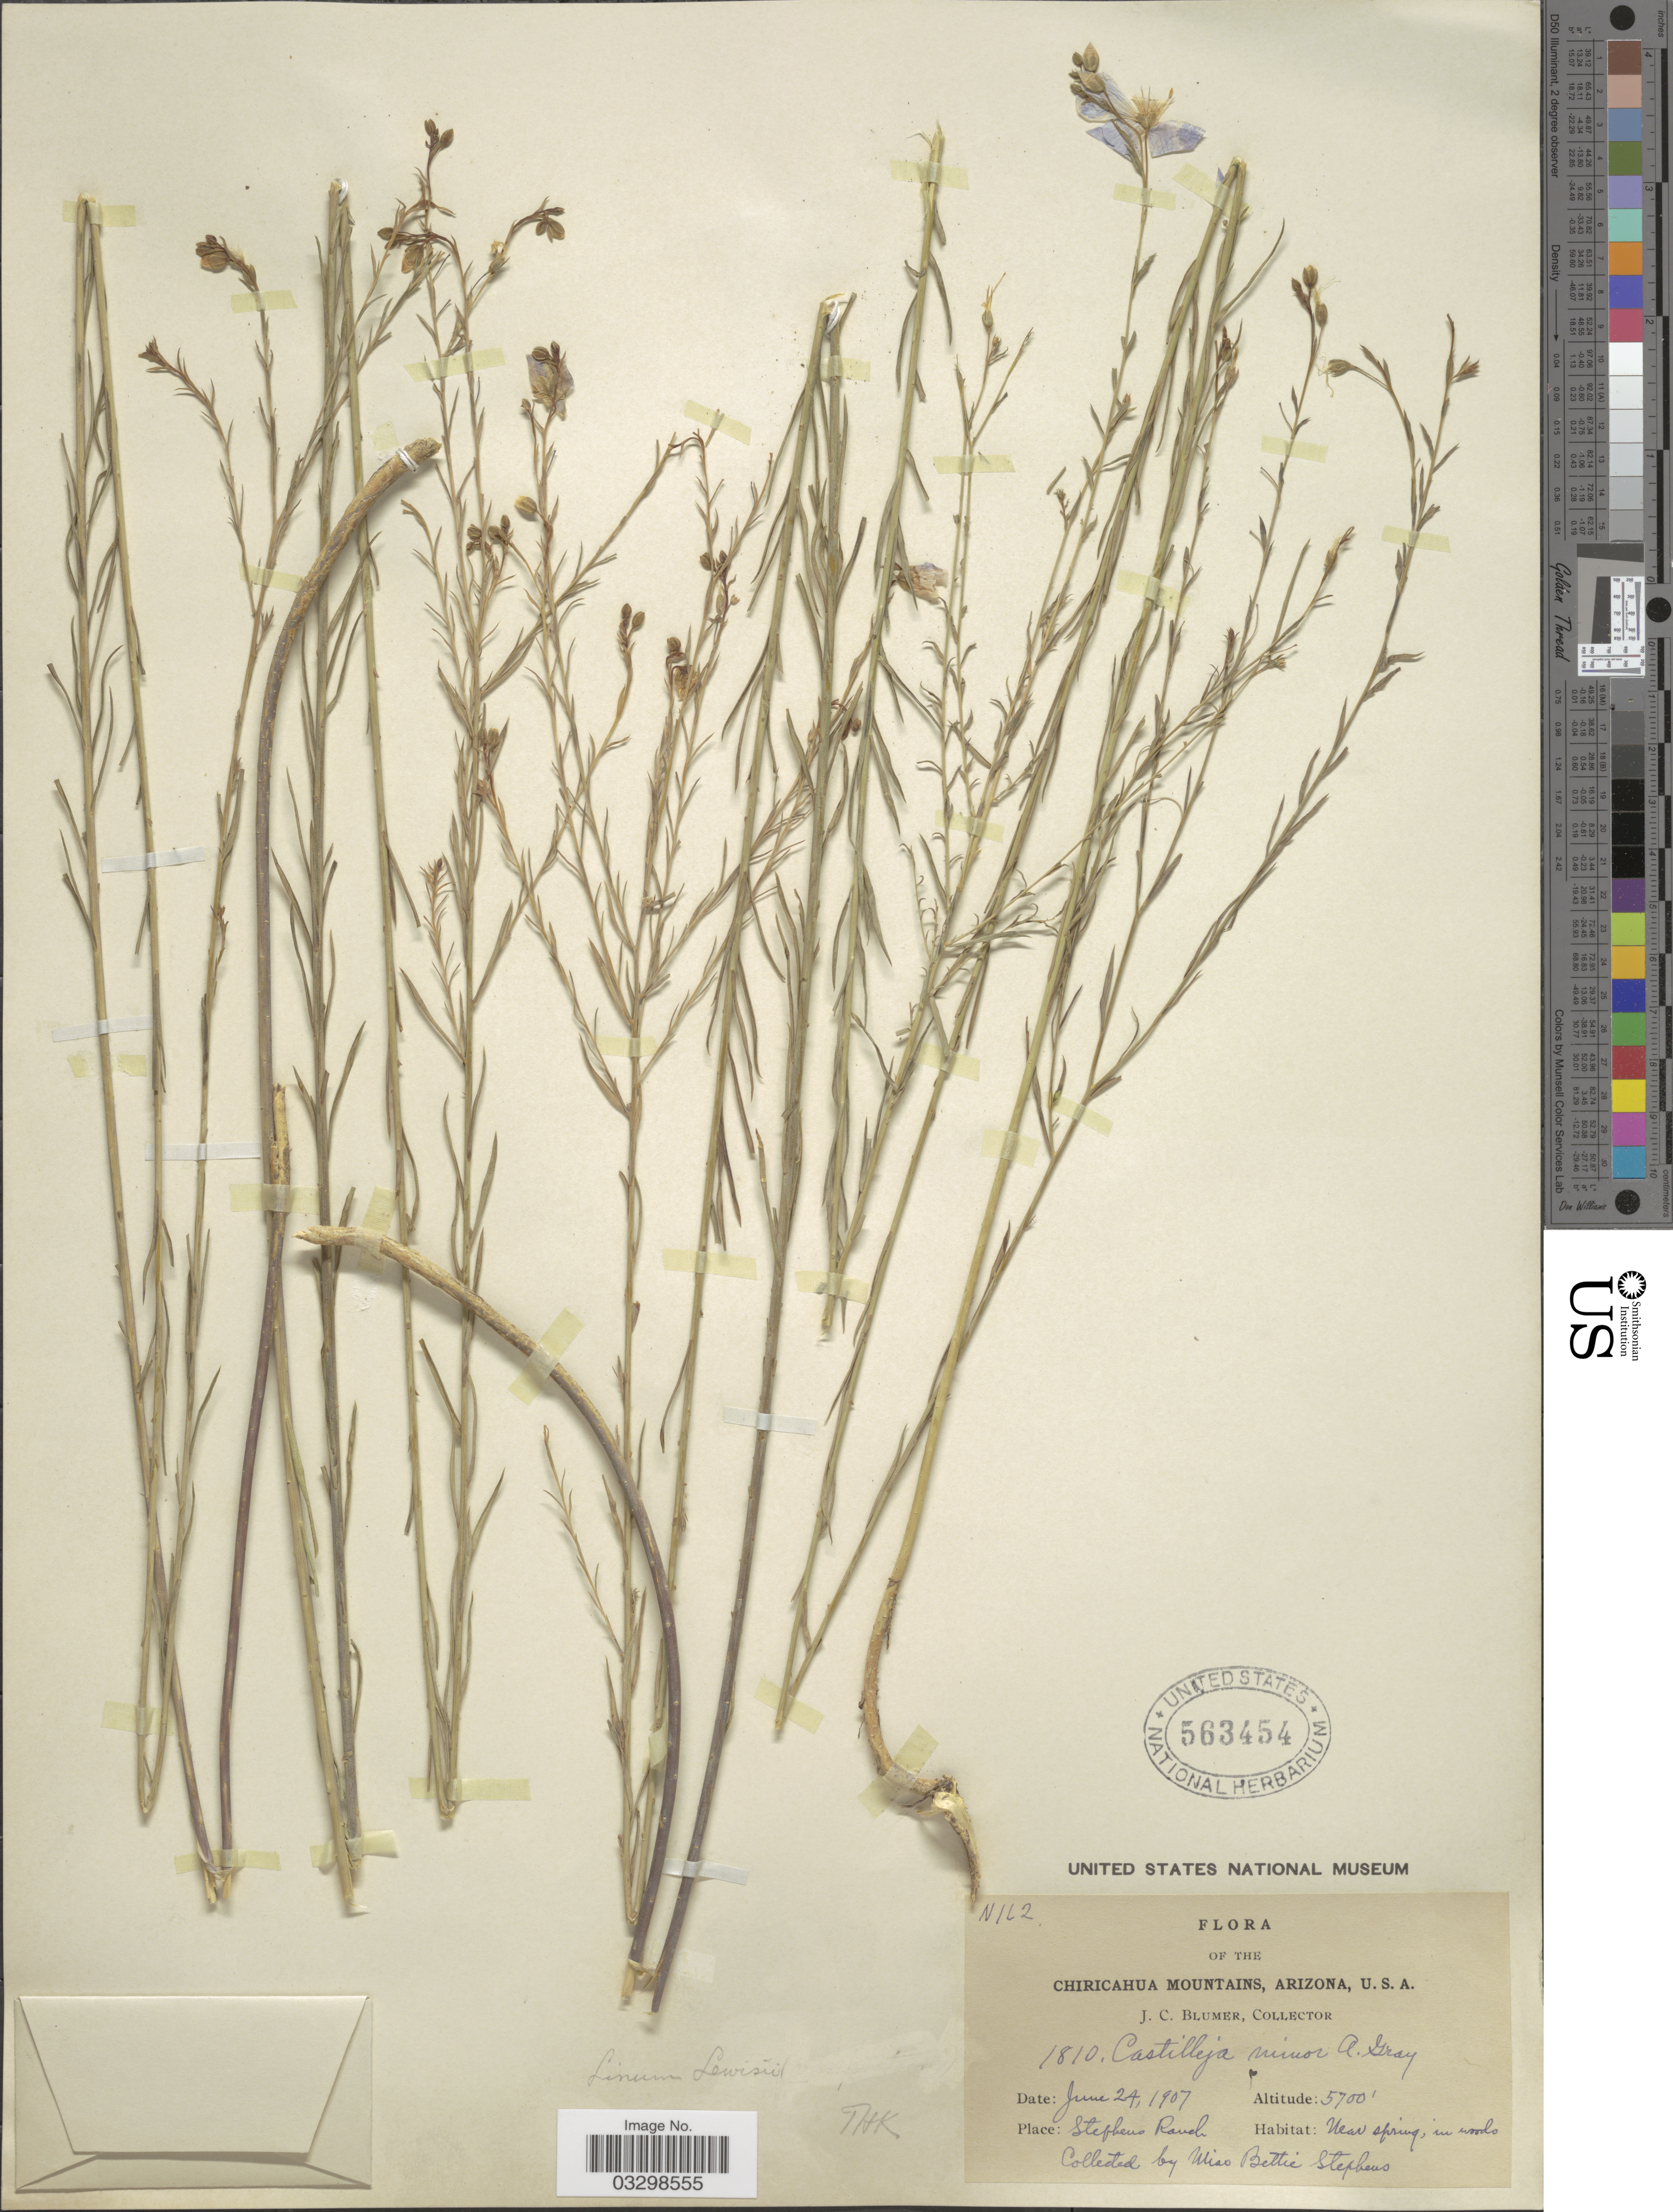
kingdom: Plantae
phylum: Tracheophyta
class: Magnoliopsida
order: Malpighiales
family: Linaceae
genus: Linum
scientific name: Linum lewisii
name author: Pursh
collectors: B. Stephens & J. C. Blumer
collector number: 162*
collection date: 1907-06-24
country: United States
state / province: Arizona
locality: Chiricahua Mountains. Stephens Ranch.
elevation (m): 1737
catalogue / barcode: US 563454